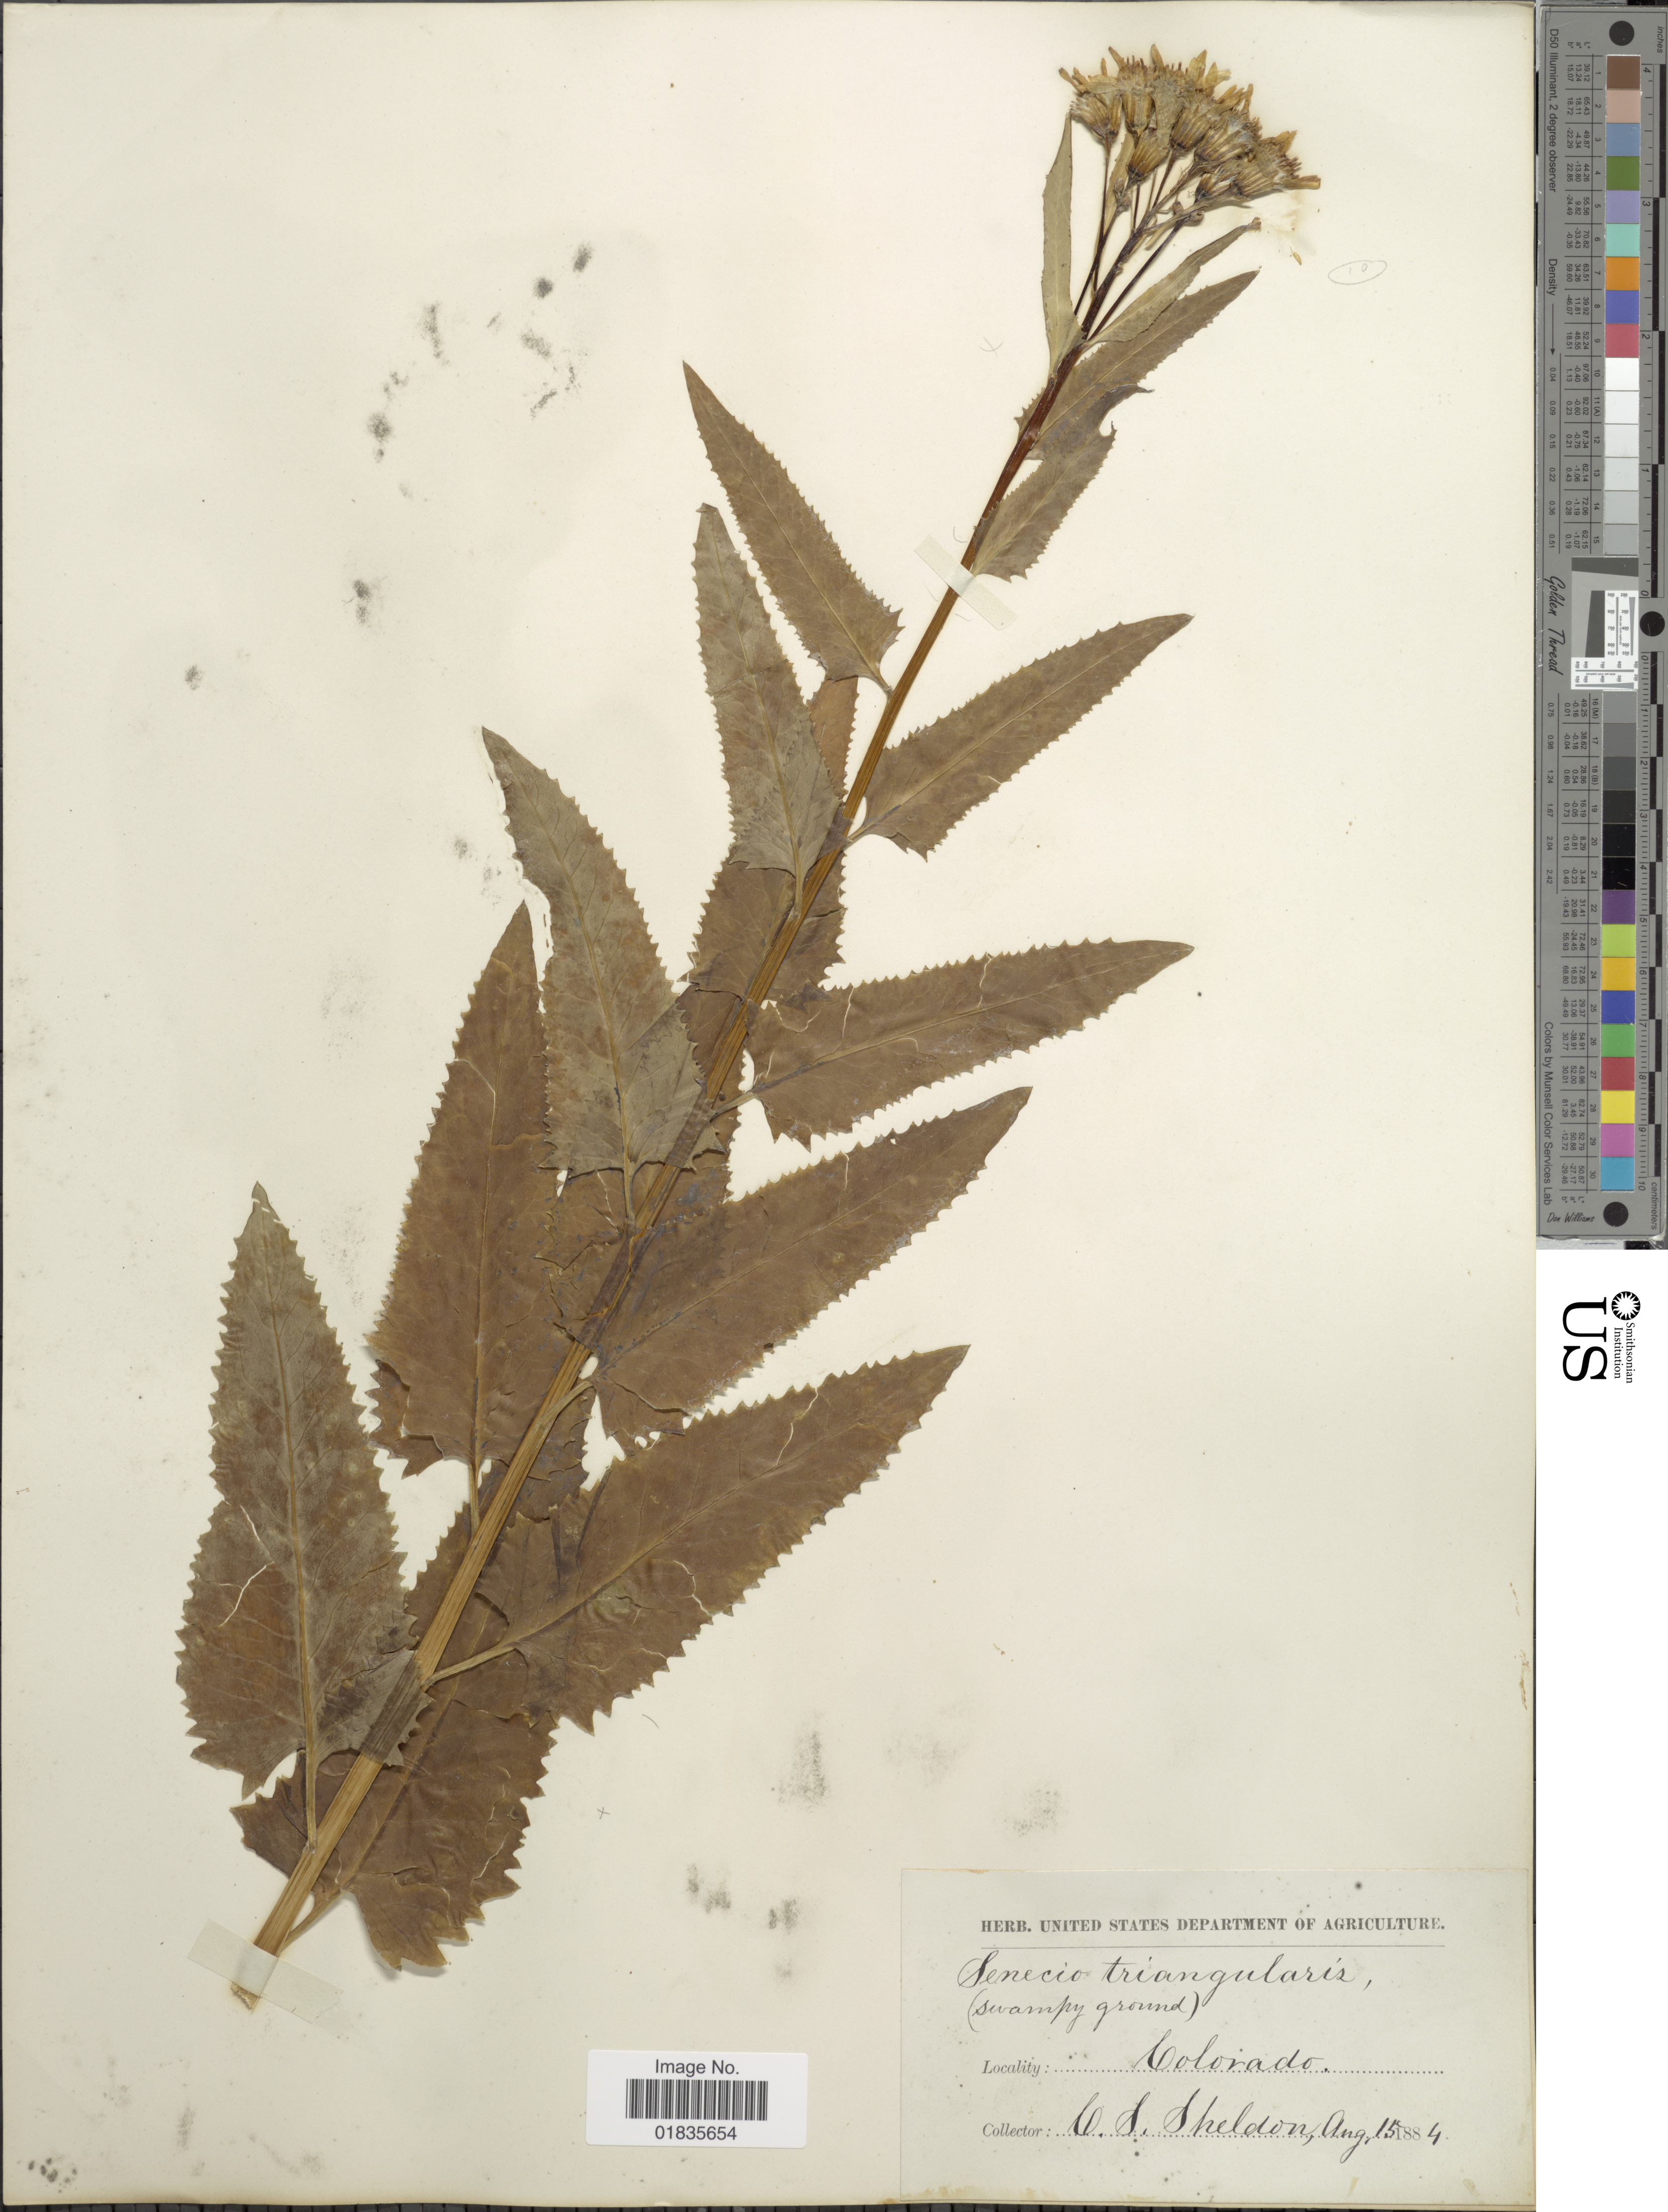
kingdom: Plantae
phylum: Tracheophyta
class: Magnoliopsida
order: Asterales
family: Asteraceae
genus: Senecio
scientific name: Senecio triangularis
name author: Hook.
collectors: C. S. Sheldon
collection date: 1884-08-15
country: United States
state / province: Colorado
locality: Swampy ground.